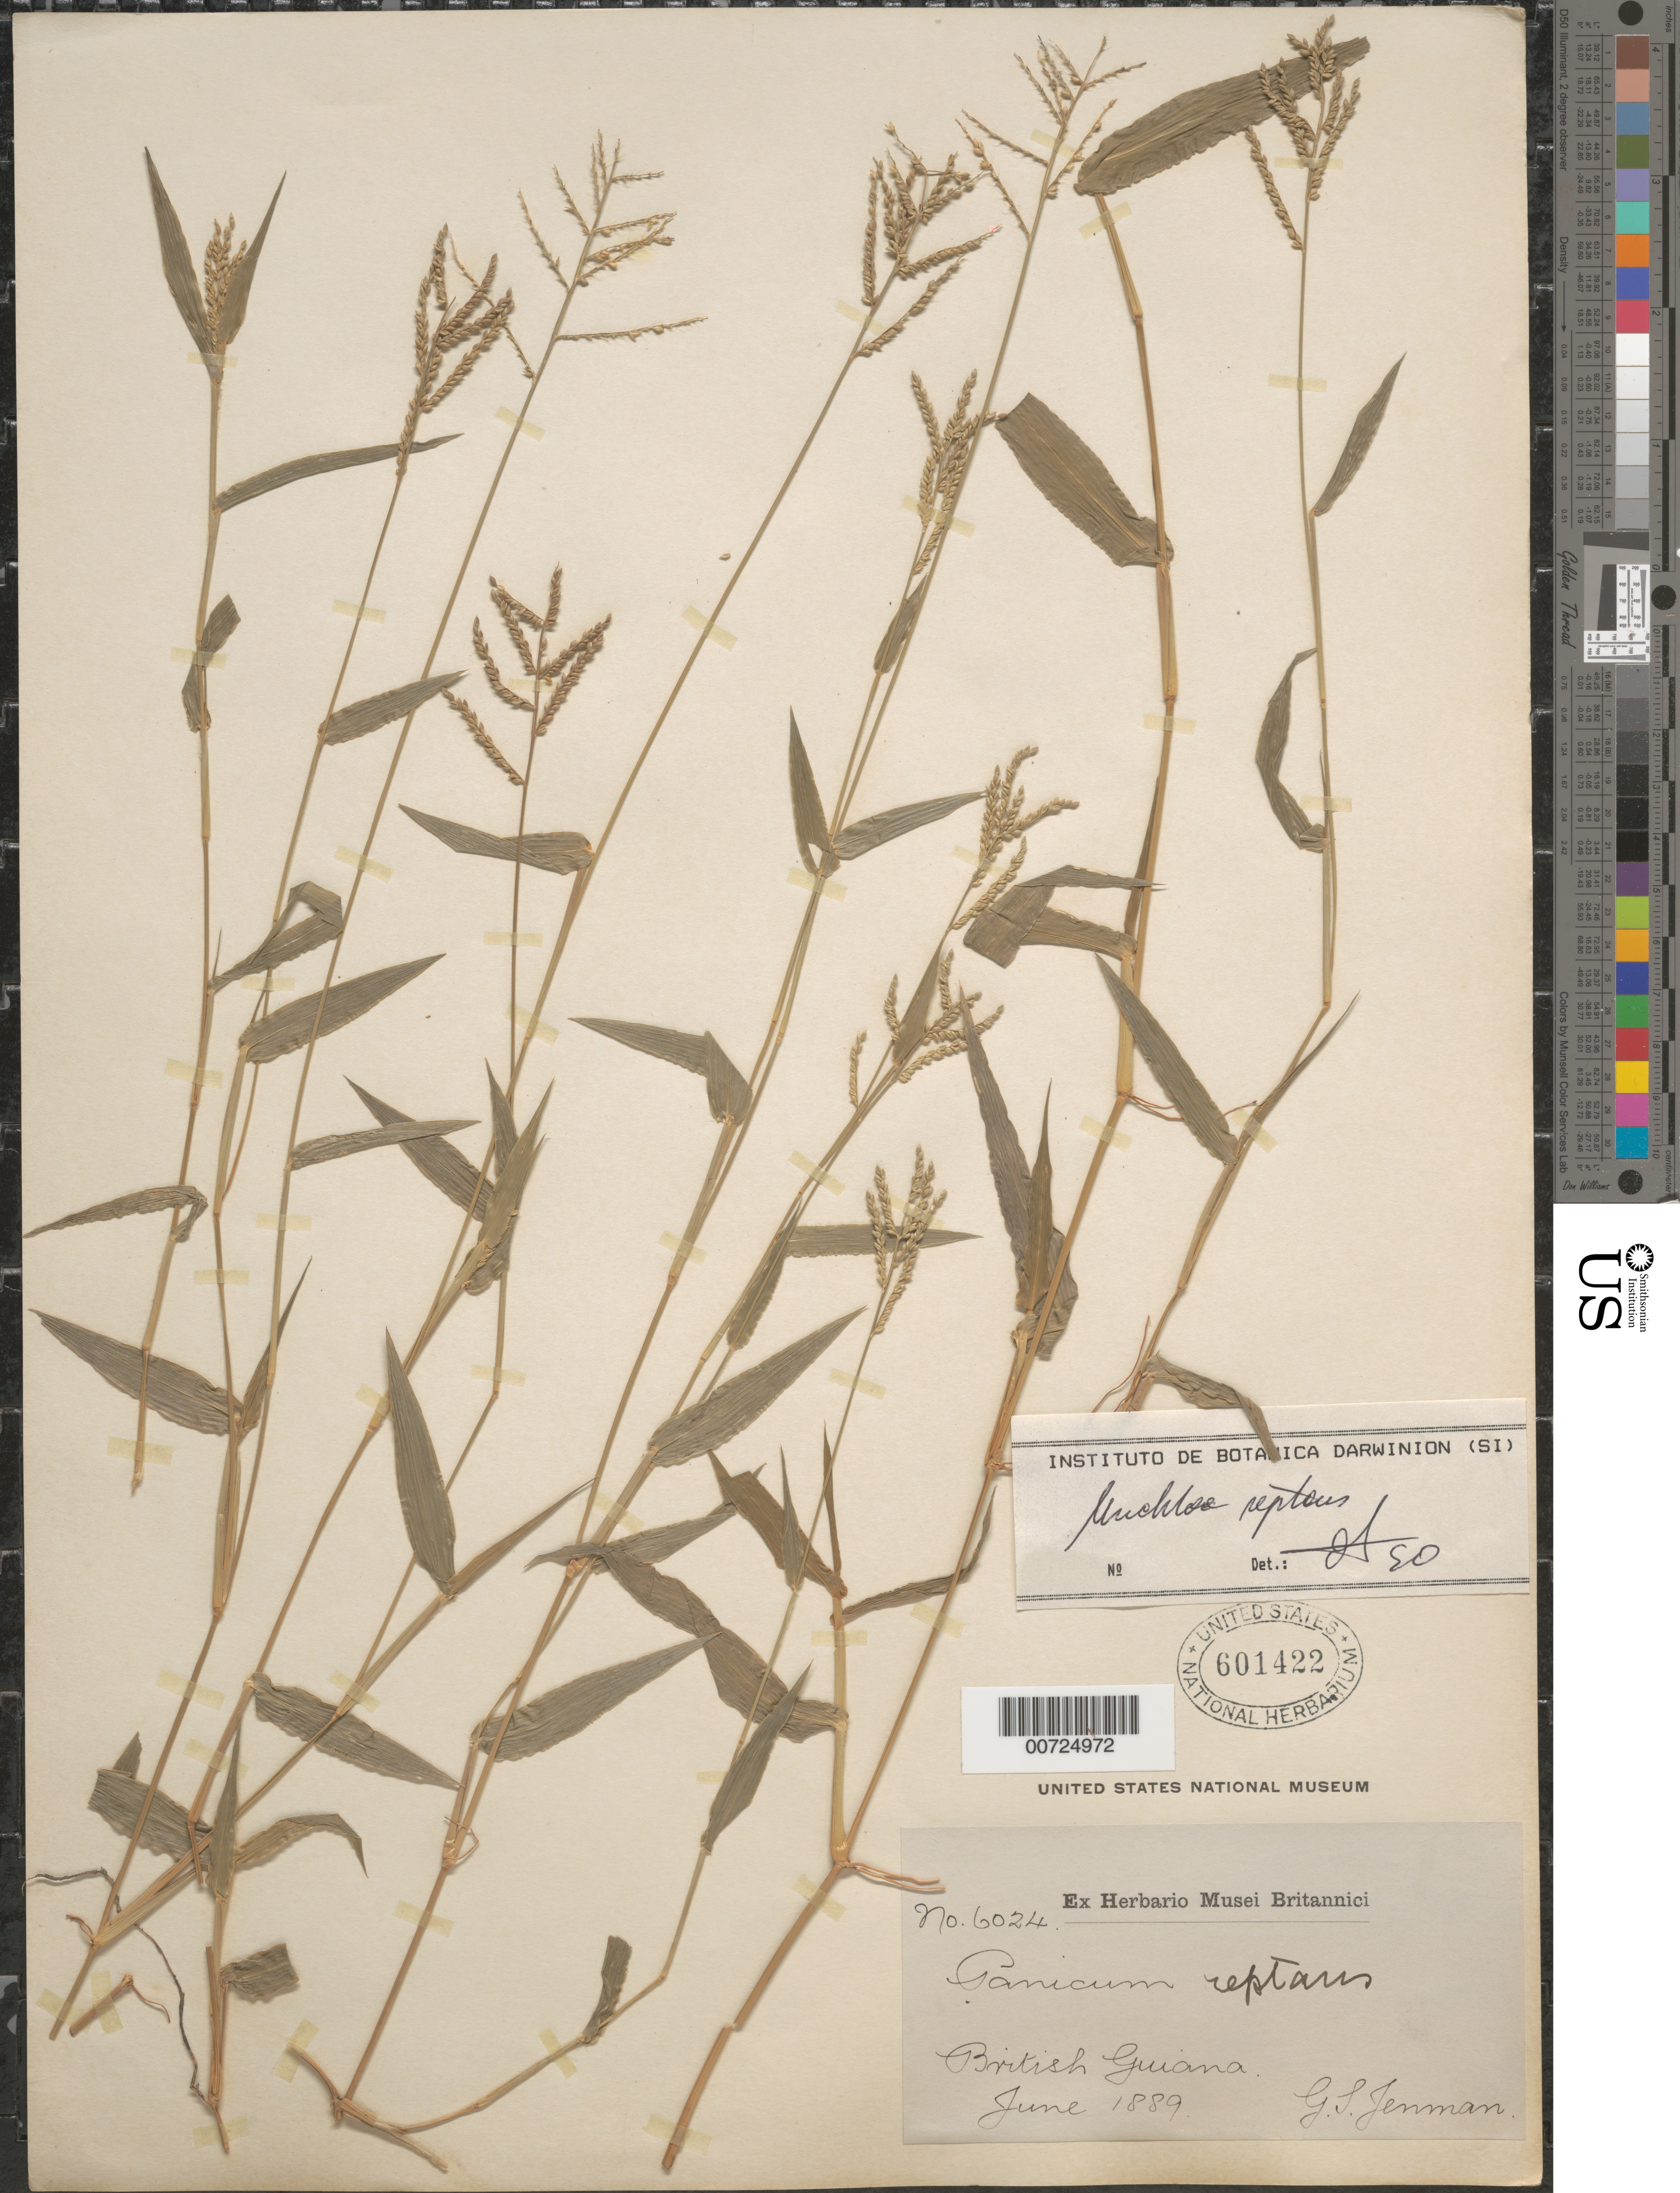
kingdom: Plantae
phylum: Tracheophyta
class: Liliopsida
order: Poales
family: Poaceae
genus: Urochloa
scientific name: Urochloa reptans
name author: (L.) Stapf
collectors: G. S. Jenman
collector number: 6024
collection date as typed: June 1889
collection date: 1889-06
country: Guyana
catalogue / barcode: US 601422